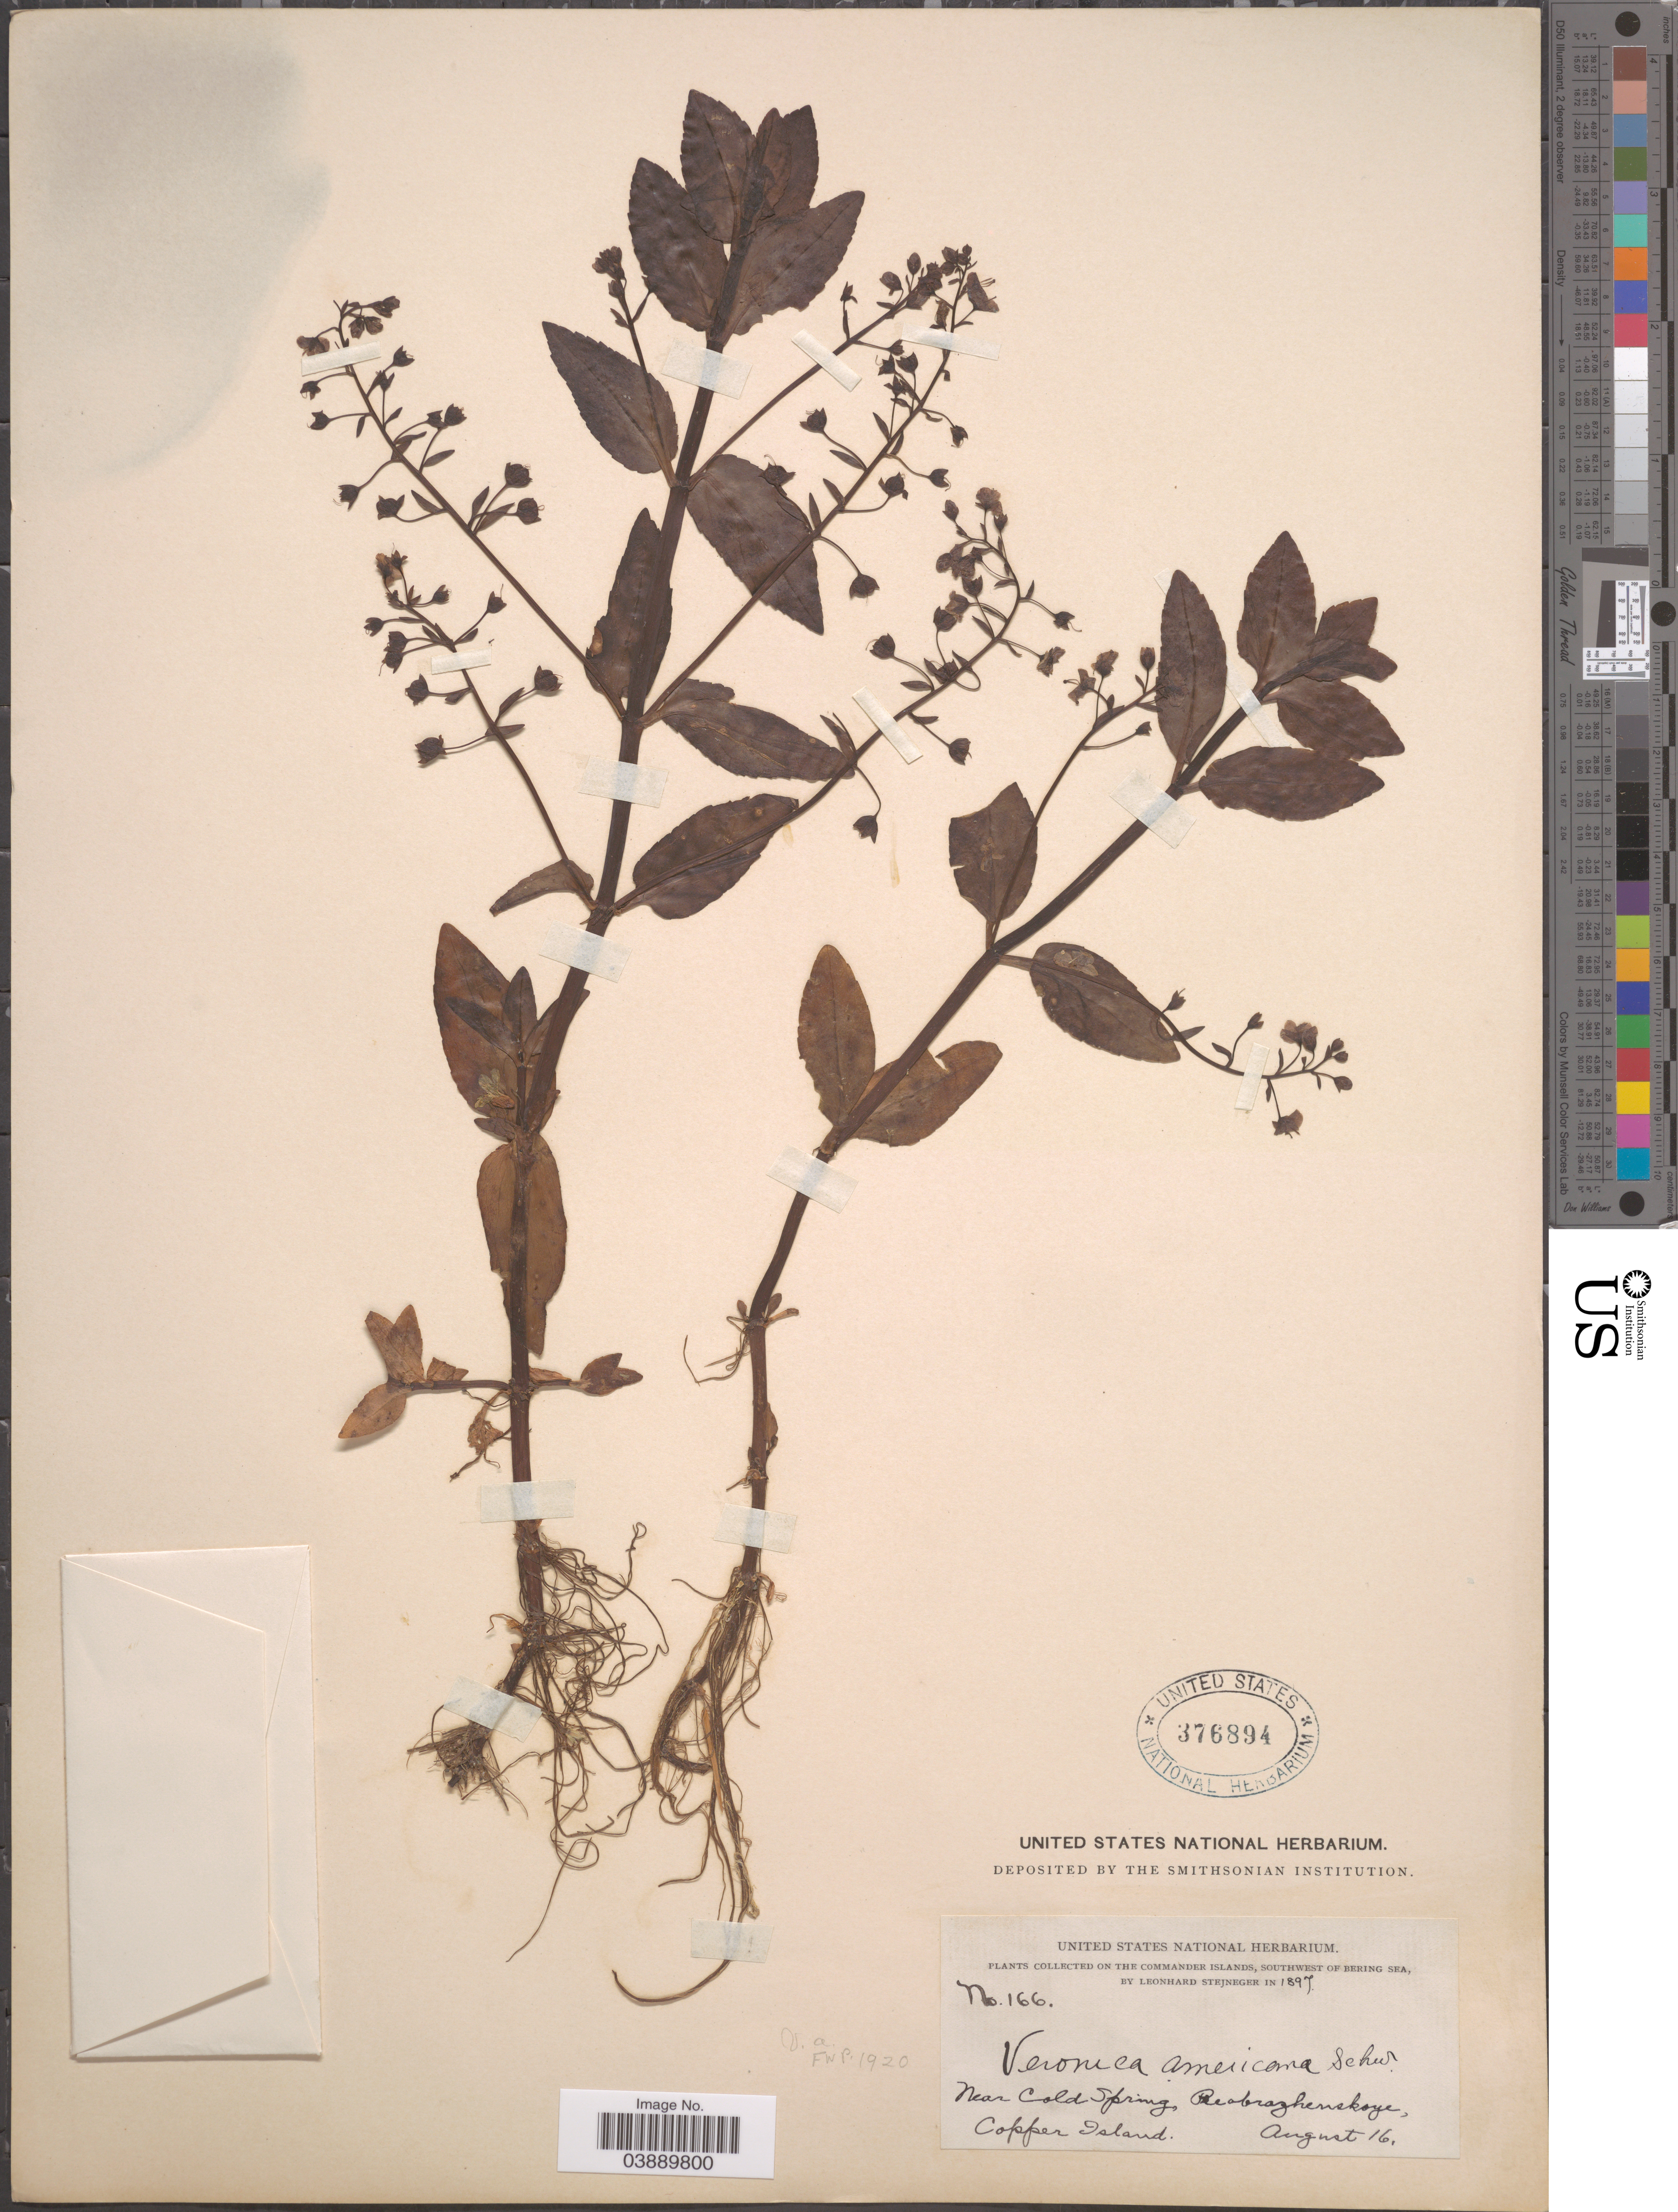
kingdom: Plantae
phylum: Tracheophyta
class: Magnoliopsida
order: Lamiales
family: Plantaginaceae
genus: Veronica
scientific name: Veronica americana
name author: Schwein. ex Benth.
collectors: L. Stejneger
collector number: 166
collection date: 1897-08-16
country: Russian Federation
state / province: Kamchatka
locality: On the Commander Islands, southwest of Bering Sea. Near Cold Spring, Preobrazhenskoye, Copper Island.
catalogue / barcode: US 376894